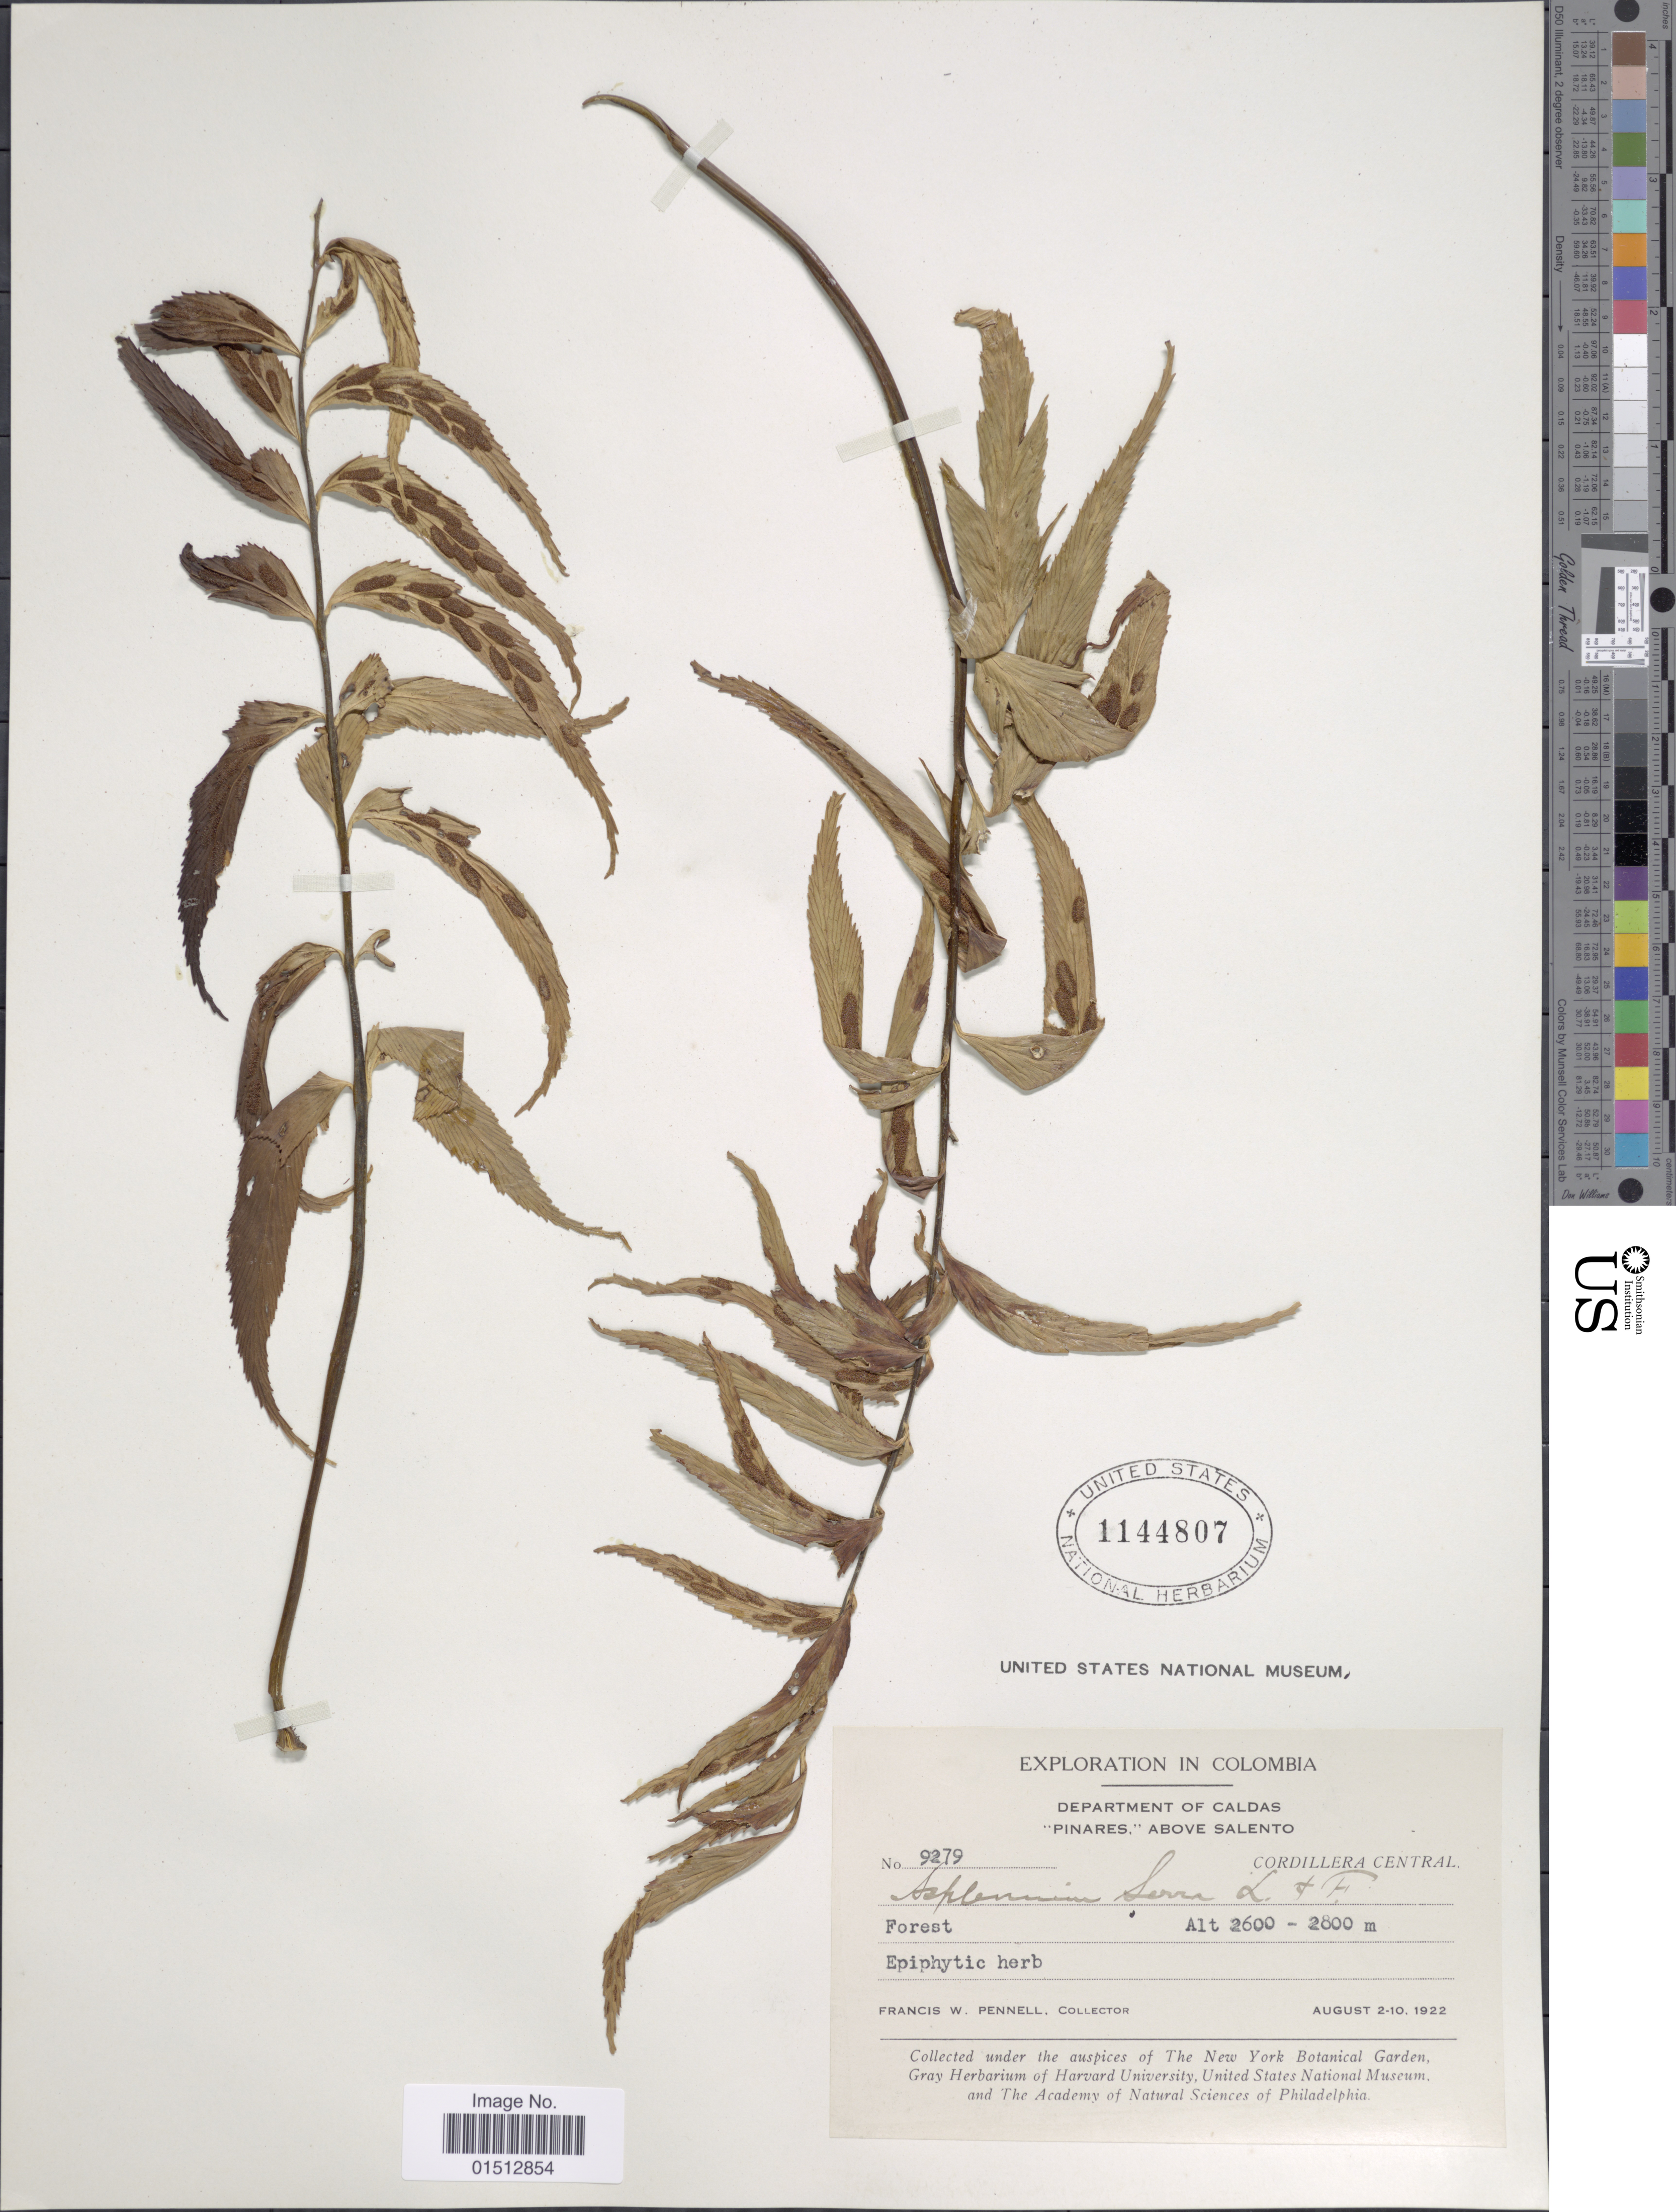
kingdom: Plantae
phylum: Tracheophyta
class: Polypodiopsida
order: Polypodiales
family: Aspleniaceae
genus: Asplenium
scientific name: Asplenium serra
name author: Langsd. & Fisch.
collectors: F. W. Pennell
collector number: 9279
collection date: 1922-08-02/1922-08-10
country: Colombia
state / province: Caldas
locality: Colombia, Department of Caldas. "Pinares,"above Salento, Cordillera Central.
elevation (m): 2600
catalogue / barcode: US 1144807